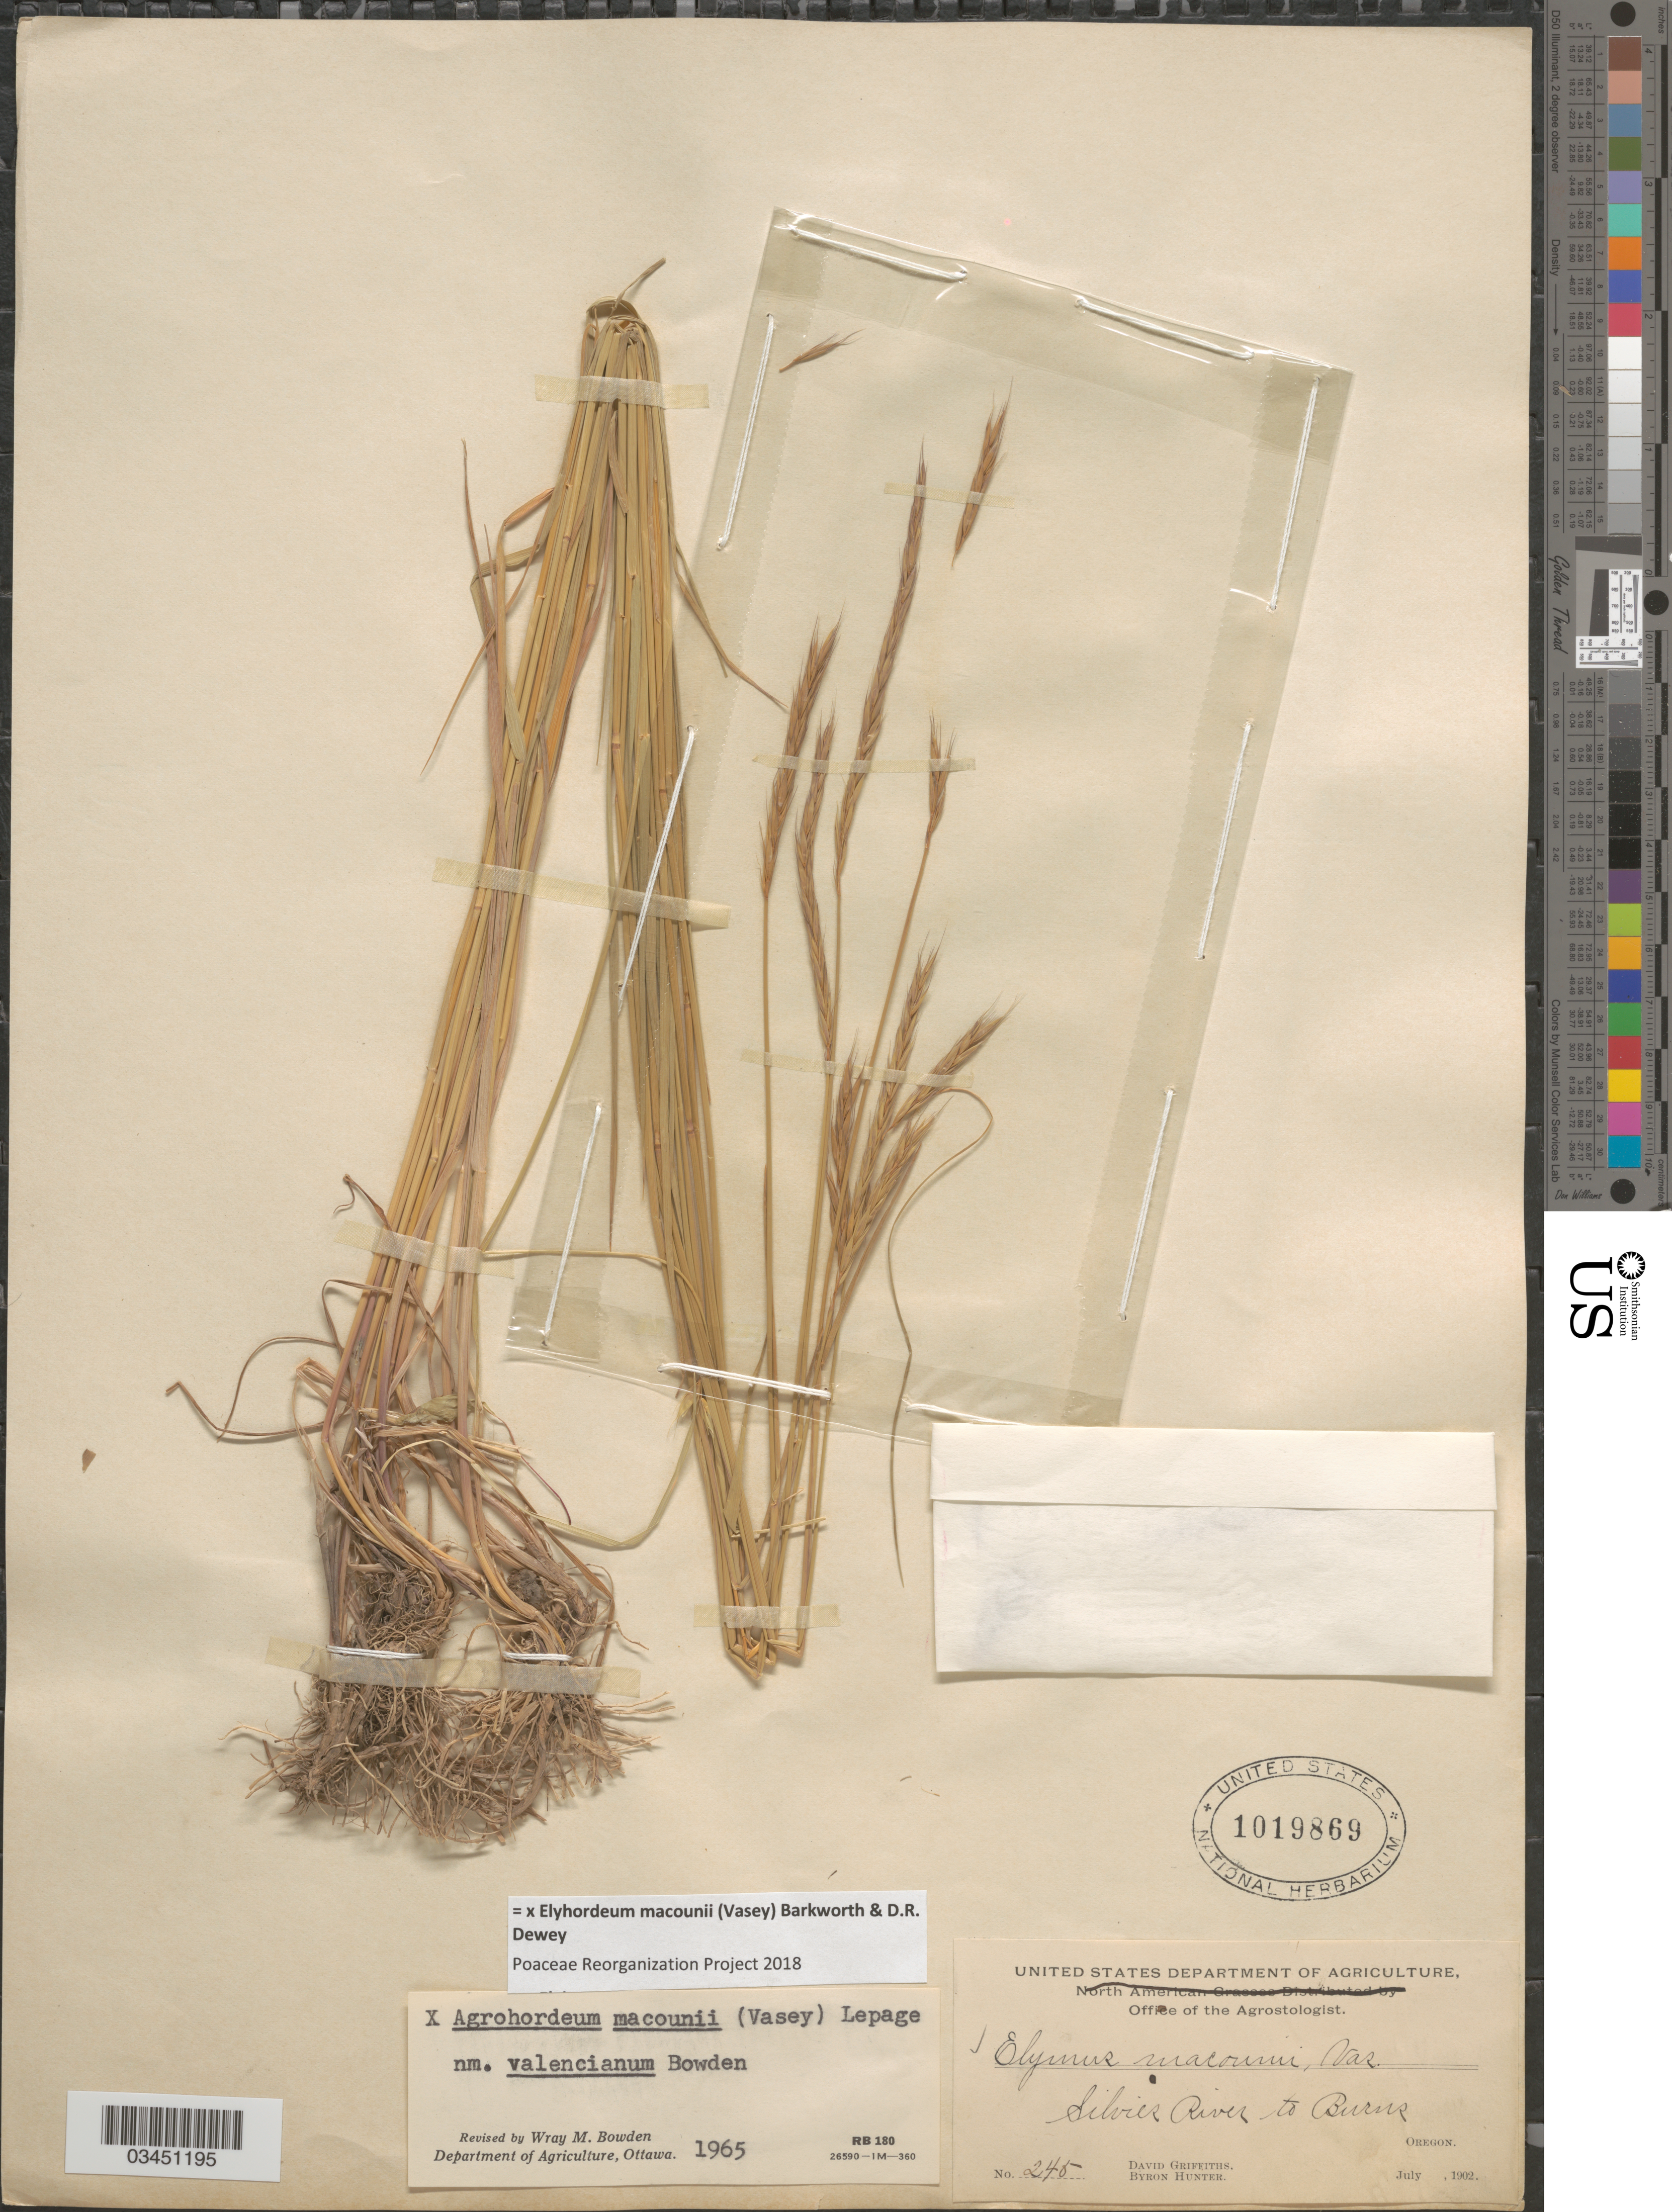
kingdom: Plantae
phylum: Tracheophyta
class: Liliopsida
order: Poales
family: Poaceae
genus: Elyhordeum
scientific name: x Elyhordeum macounii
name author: (Vasey) Barkworth & Dewey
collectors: D. Griffiths & B. Hunter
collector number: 245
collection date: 1902-07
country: United States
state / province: Oregon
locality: Silvies River to Burns.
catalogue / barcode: US 1019869